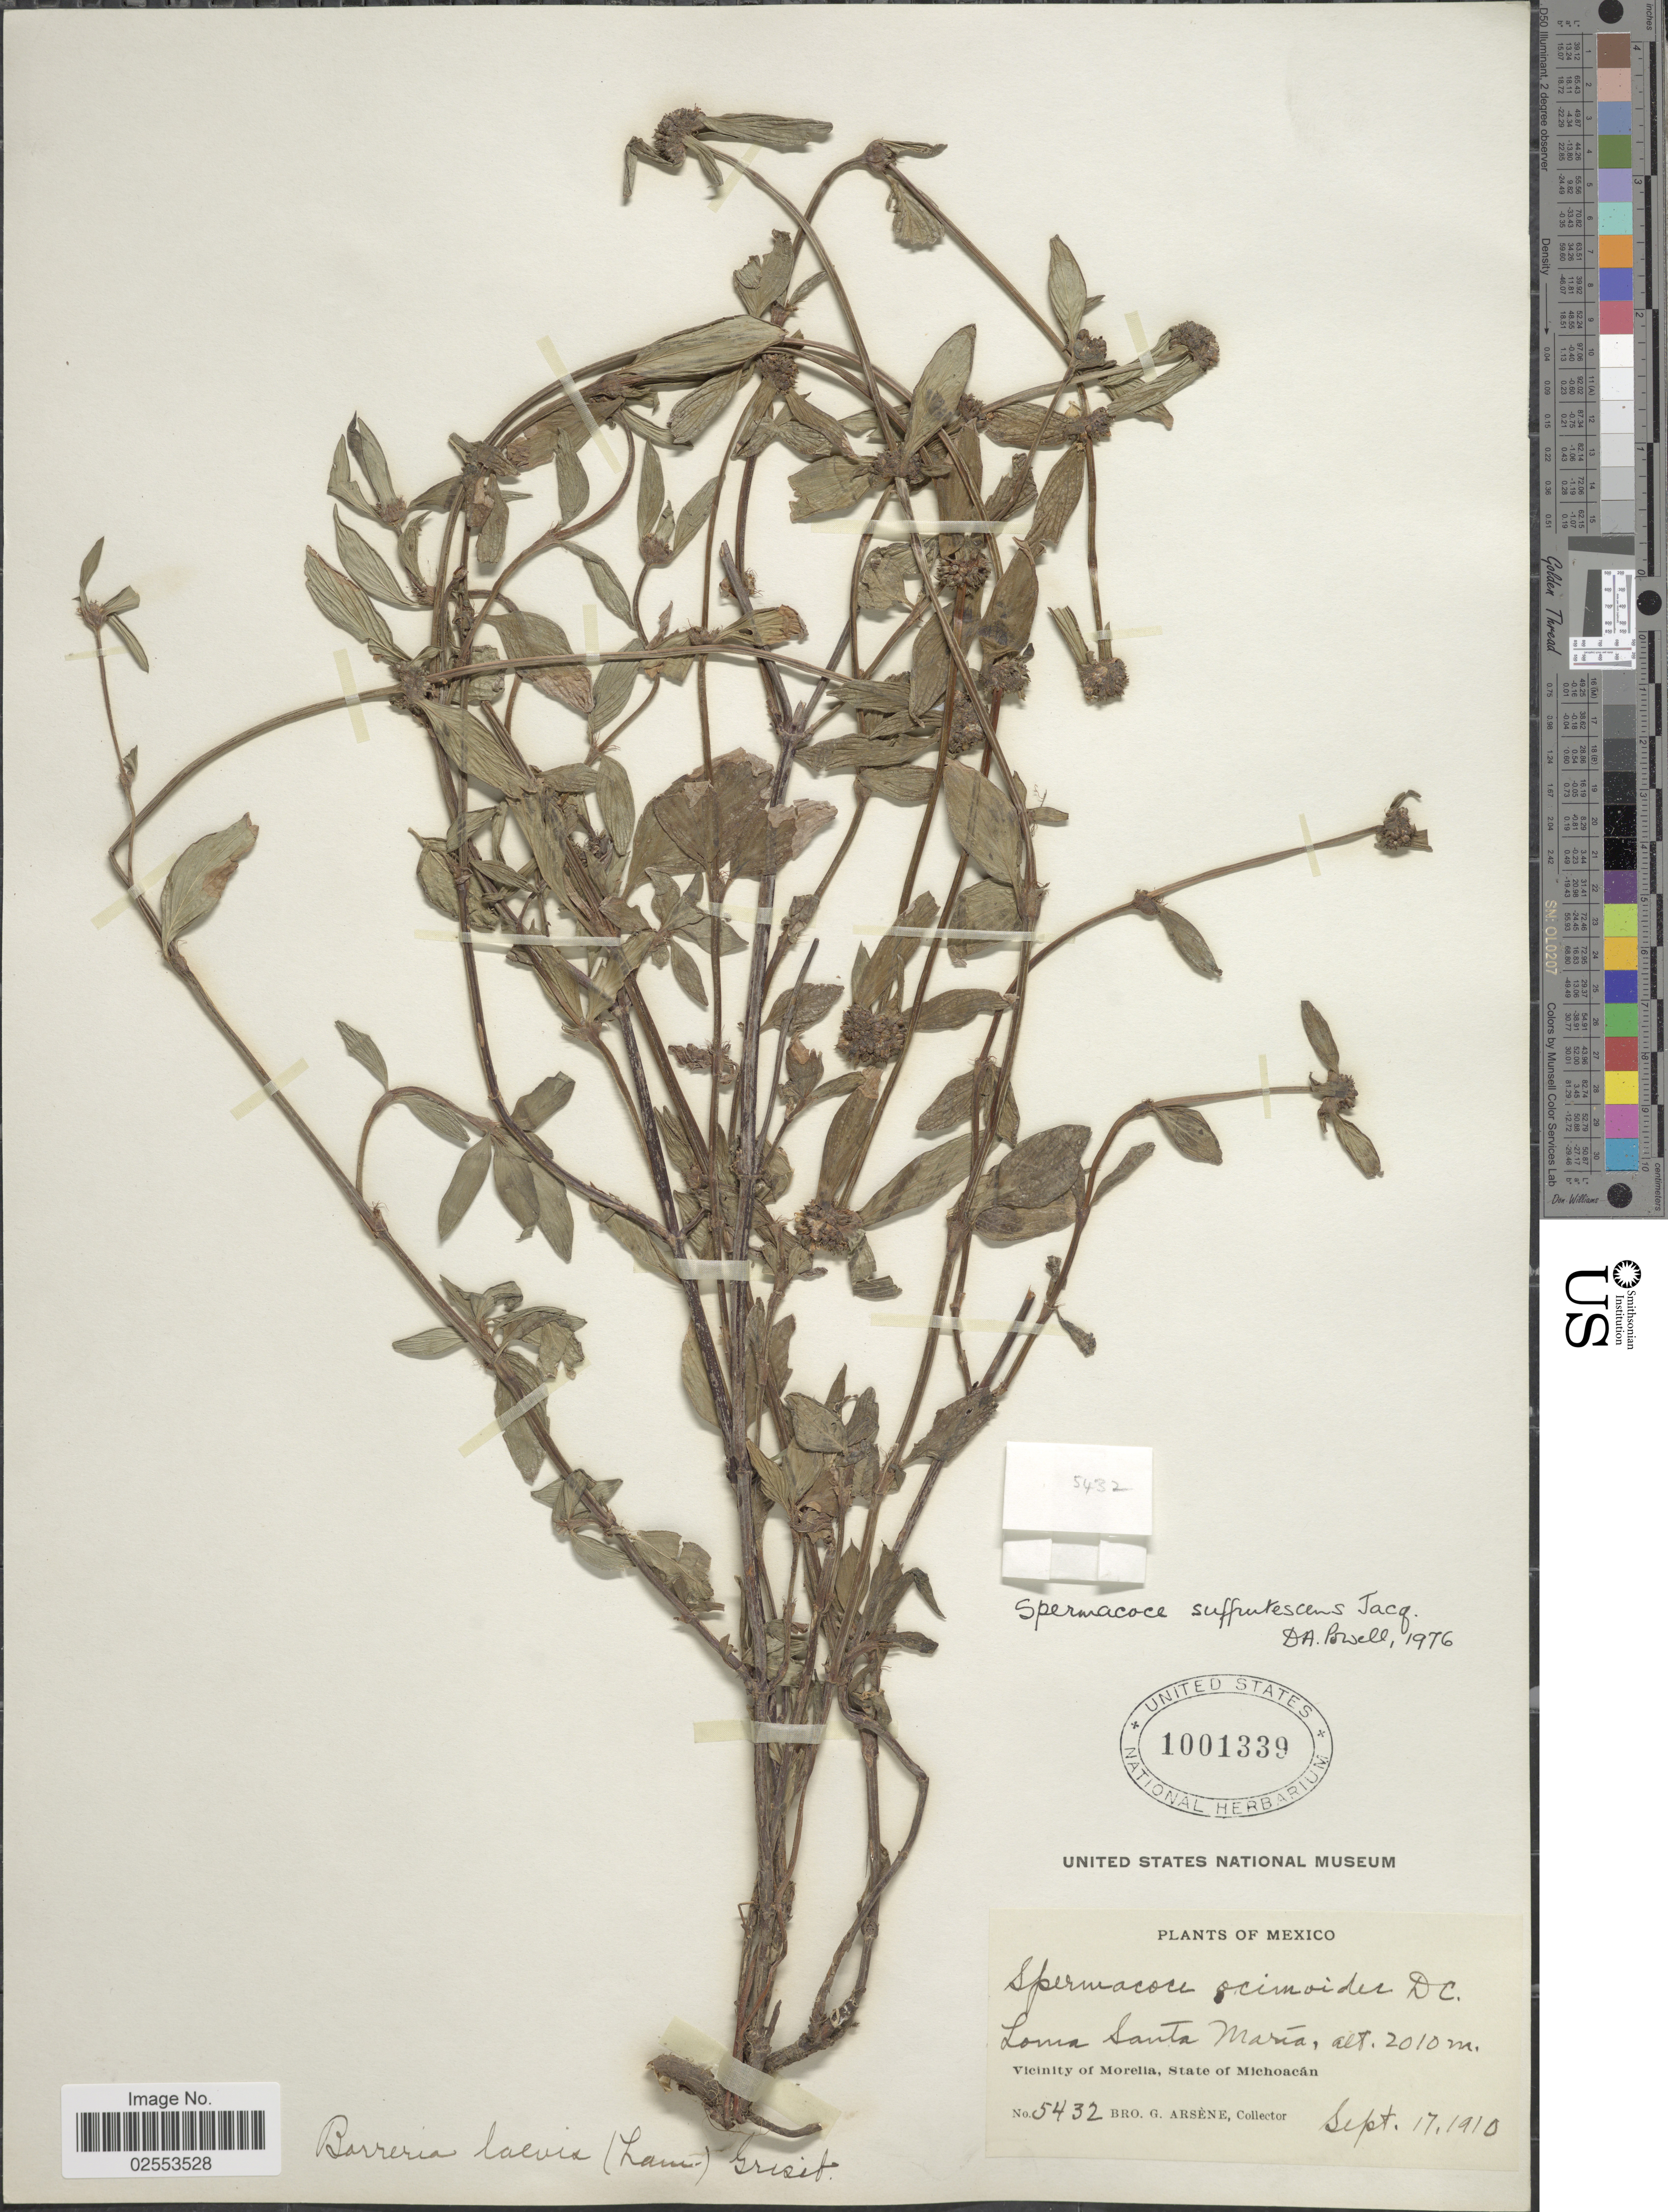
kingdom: Plantae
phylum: Tracheophyta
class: Magnoliopsida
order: Gentianales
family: Rubiaceae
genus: Spermacoce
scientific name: Spermacoce assurgens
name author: Ruiz & Pav.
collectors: Bro. G. Arsène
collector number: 5432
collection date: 1910-09-17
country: Mexico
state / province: Michoacán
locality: Vicinity of Morelia. Loma Santa María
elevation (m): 2010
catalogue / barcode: US 1001339